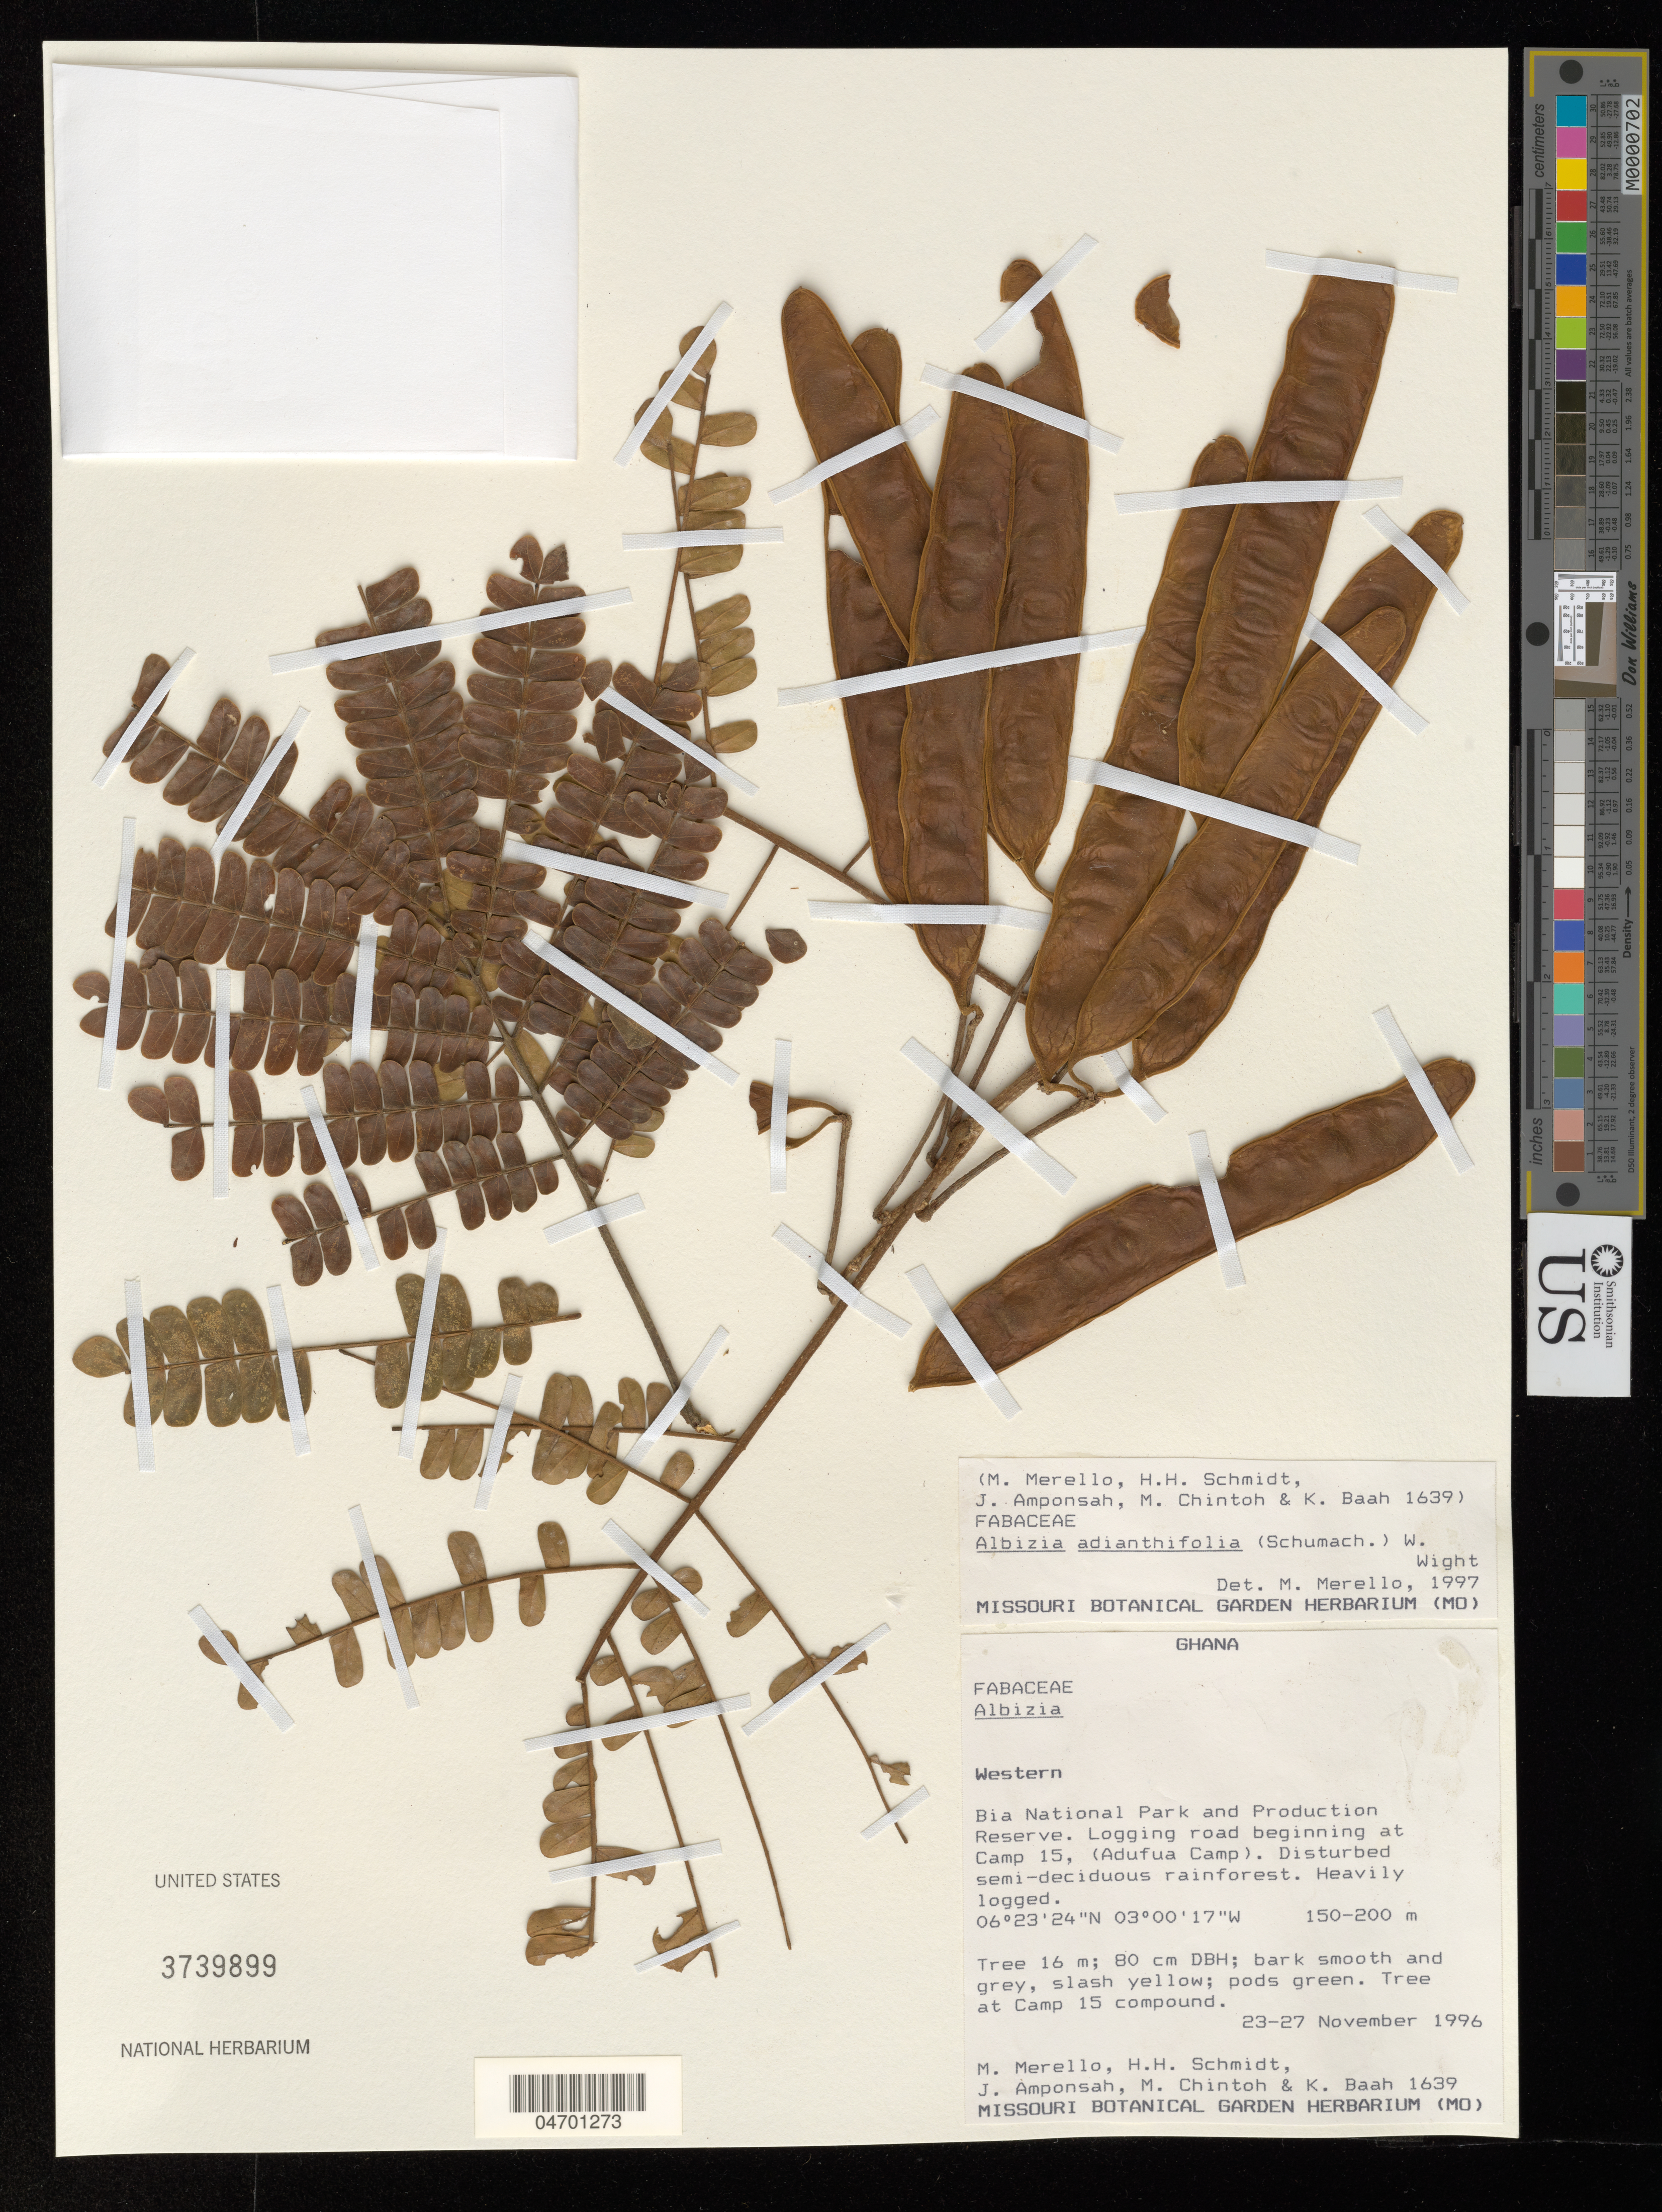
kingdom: Plantae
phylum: Tracheophyta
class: Magnoliopsida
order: Fabales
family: Fabaceae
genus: Albizia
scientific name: Albizia adianthifolia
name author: (Schumach.) W. Wight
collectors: M. Merello, H. H. Schmidt, J. Amponsah & M. Chintoh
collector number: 1639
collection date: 1996-11-23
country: Ghana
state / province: Western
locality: Bia National Park and Production Reserve. Logging road beginning at Camp 15, (Adufua Camp).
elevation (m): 150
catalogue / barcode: US 3739899